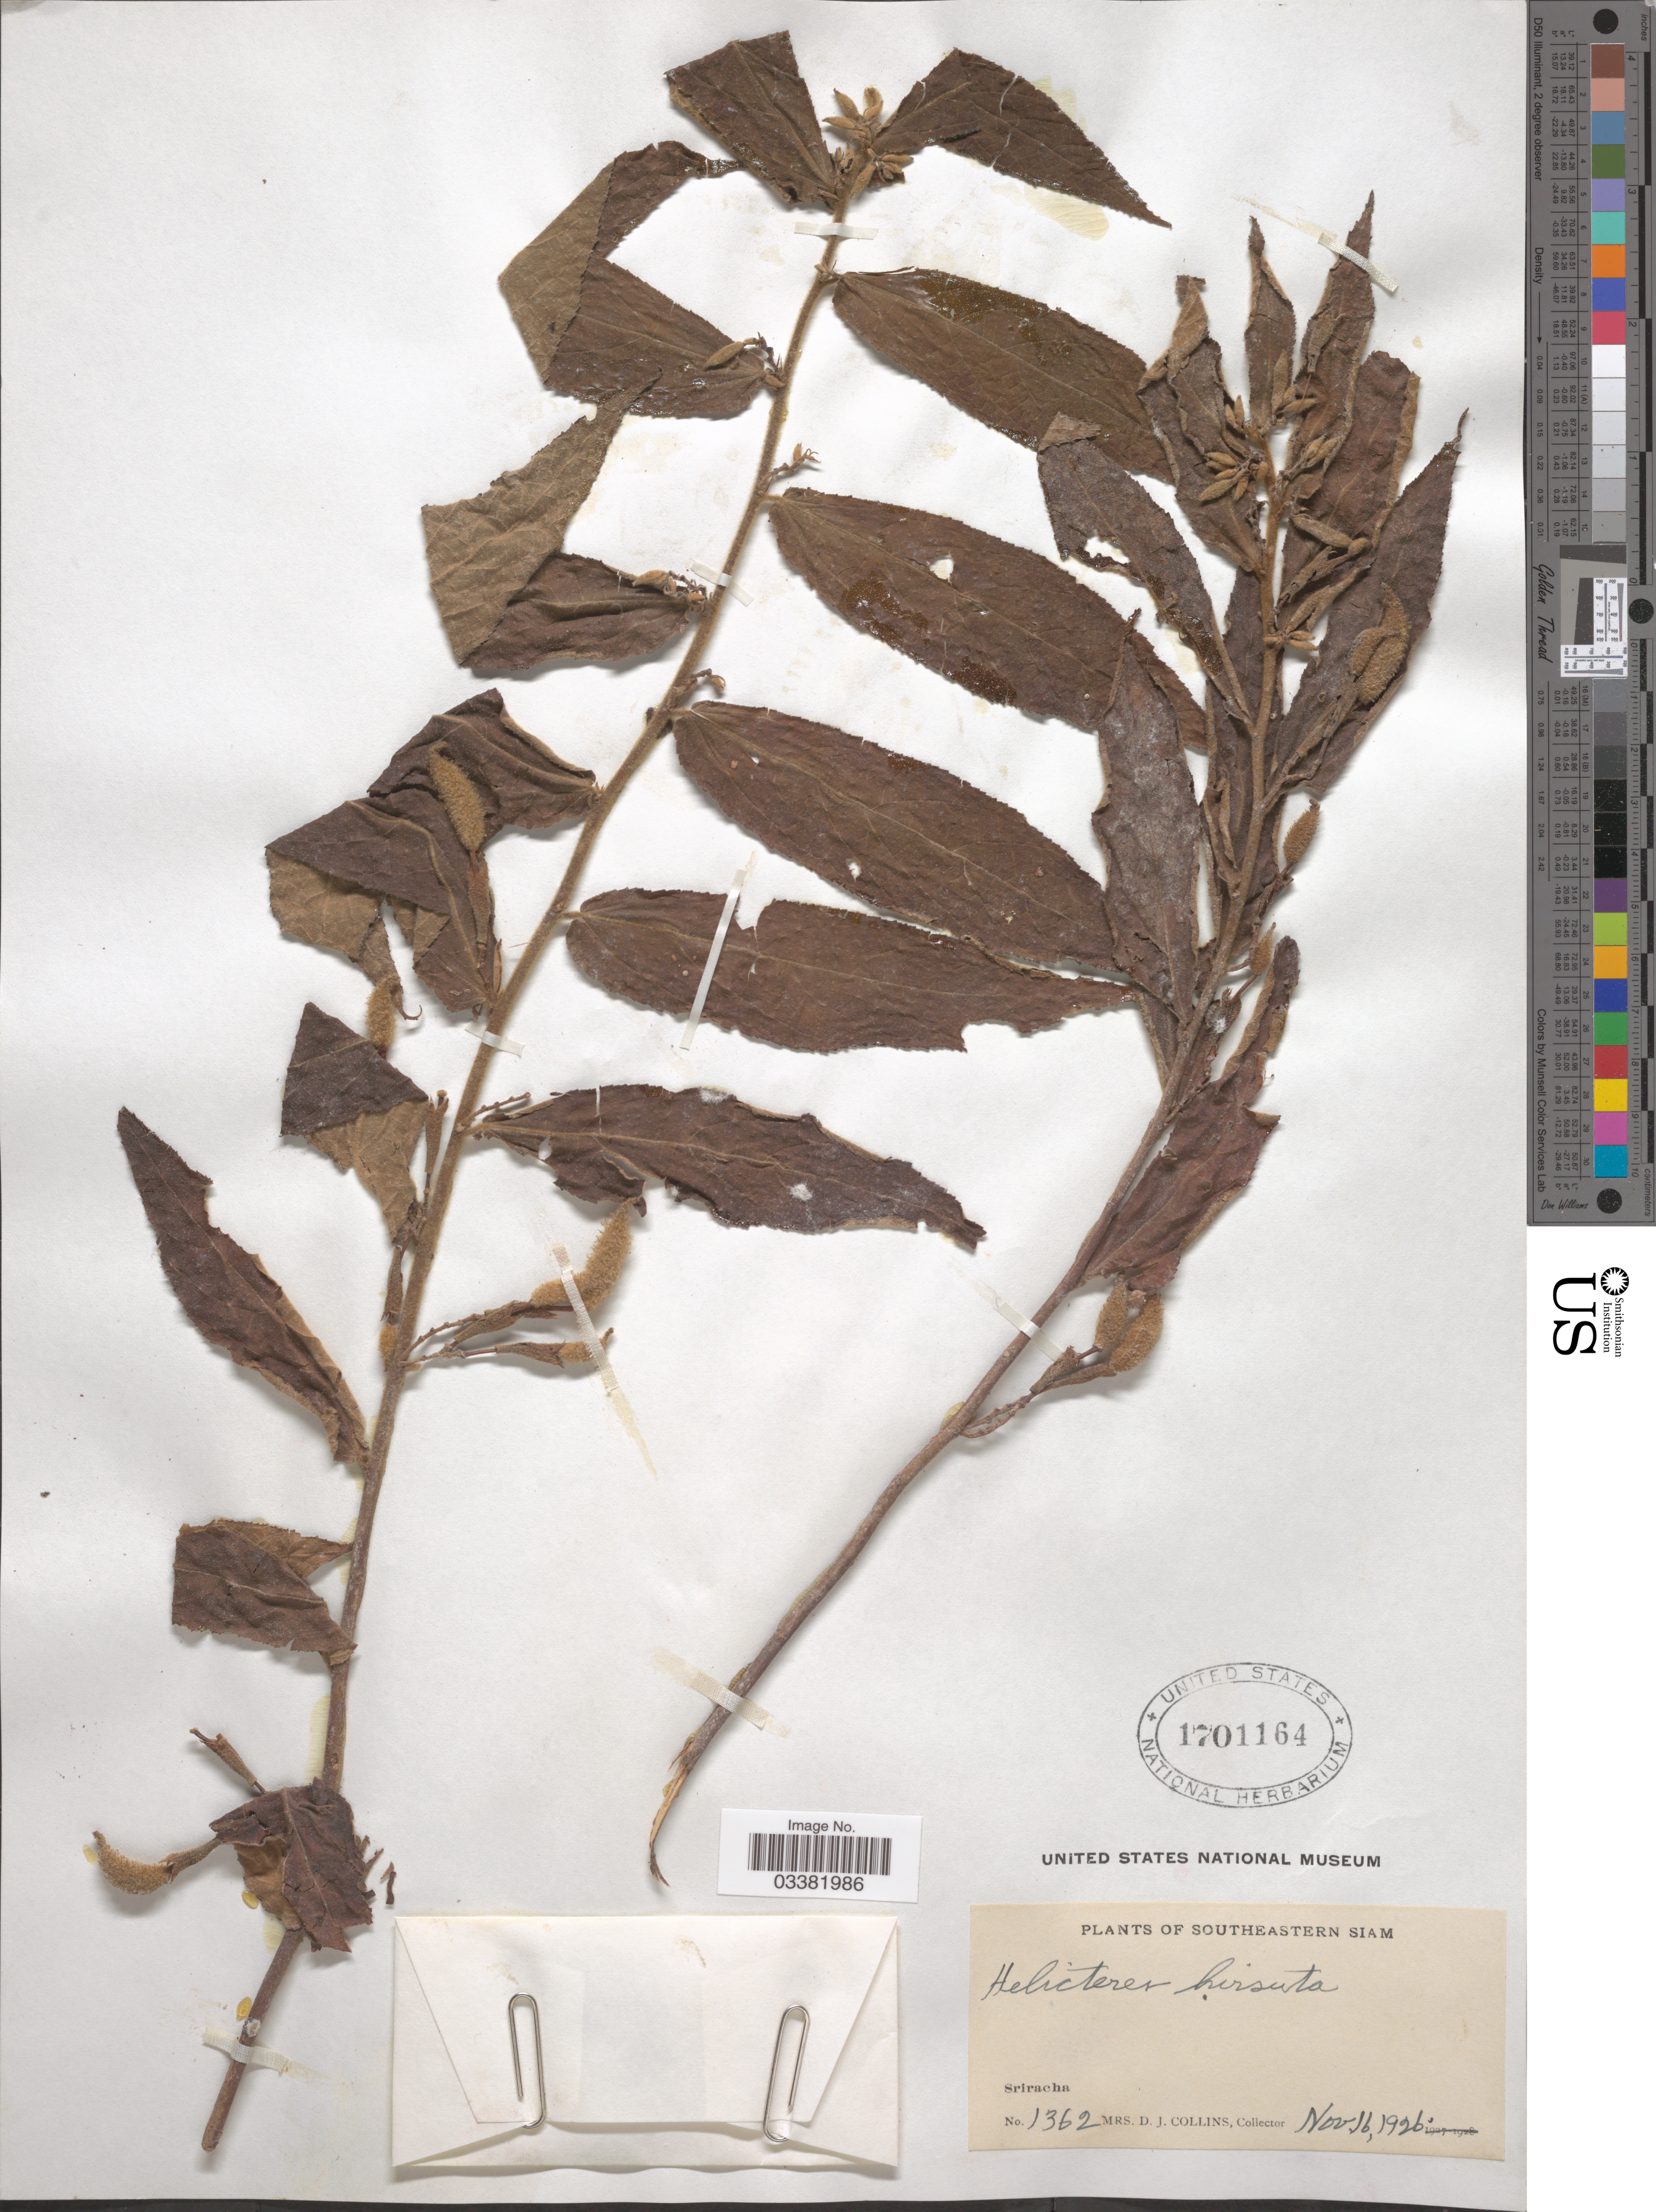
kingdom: Plantae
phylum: Tracheophyta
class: Magnoliopsida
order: Malvales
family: Malvaceae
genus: Helicteres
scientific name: Helicteres hirsuta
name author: Lour.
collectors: Mrs. D. J. Collins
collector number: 1362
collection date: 1926-11-16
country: Thailand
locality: Southeastern Siam. Sriracha.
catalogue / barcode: US 1701164